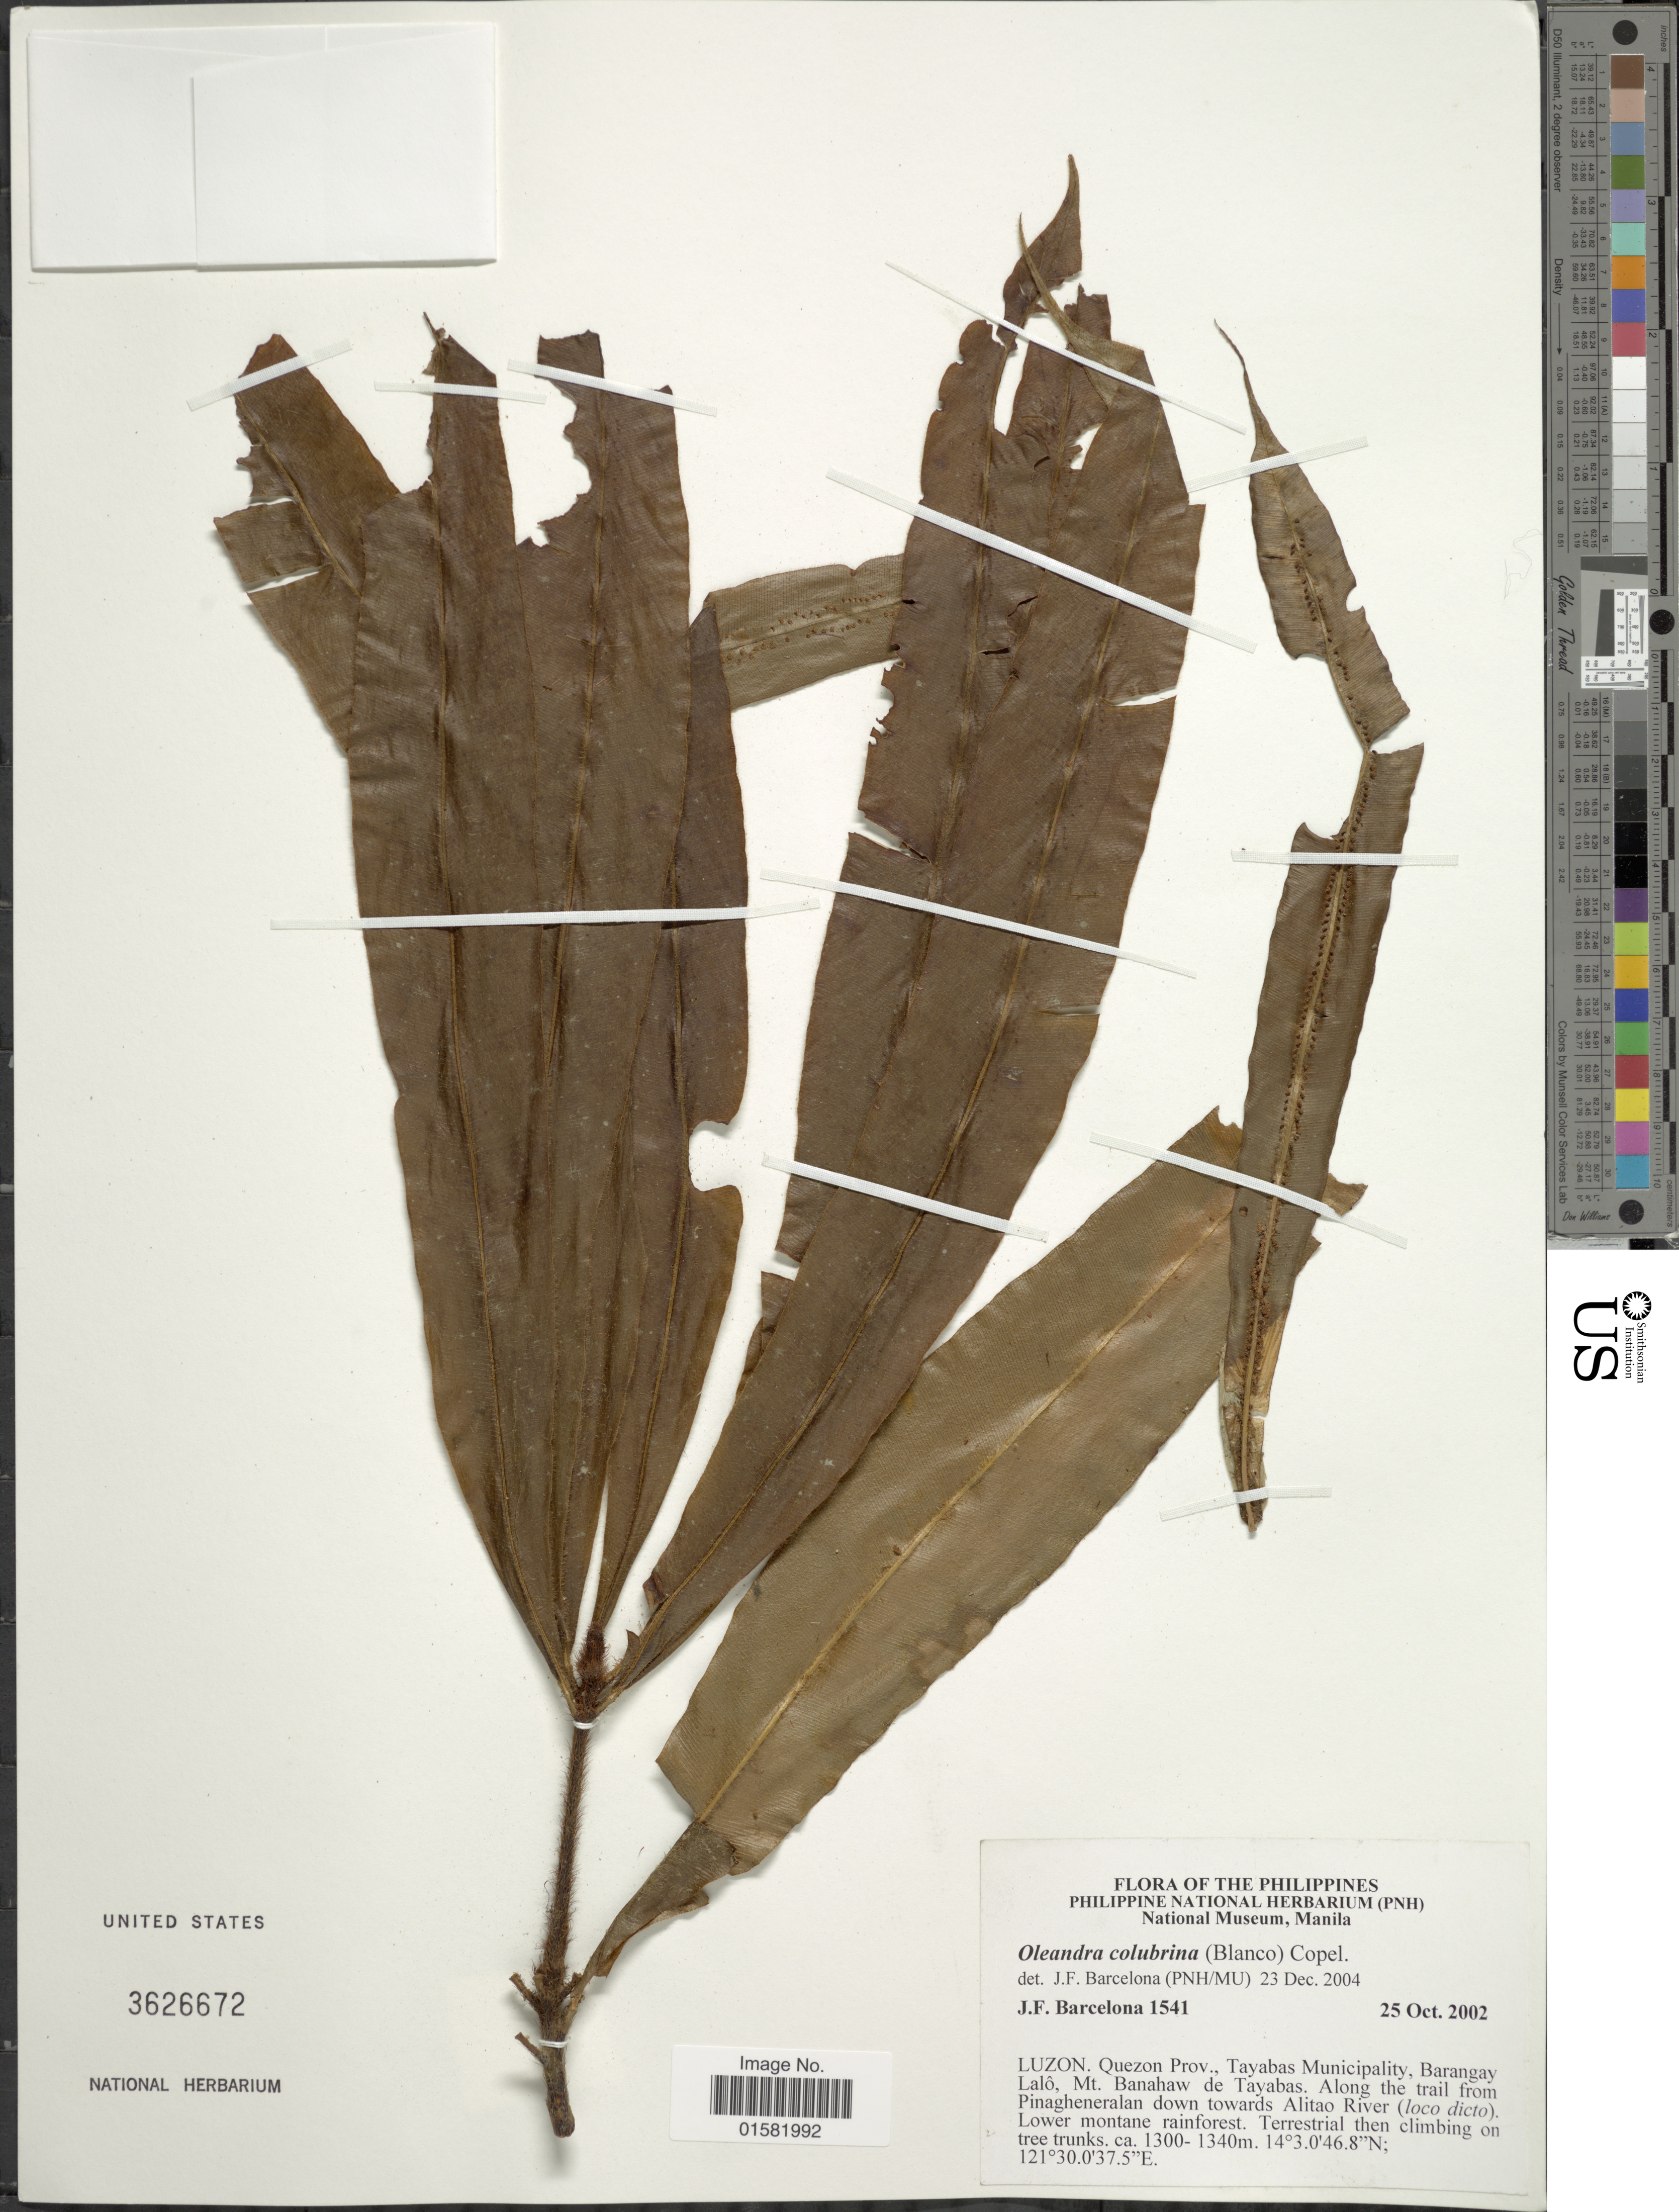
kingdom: Plantae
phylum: Tracheophyta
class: Polypodiopsida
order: Polypodiales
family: Oleandraceae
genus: Oleandra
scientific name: Oleandra colubrina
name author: (Blanco) Copel.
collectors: J. F. Barcelona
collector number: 1541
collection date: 2002-10-20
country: Philippines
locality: The Philippines, Luzon, Quezon Prov., Tayabas Municpality, Barangay Lalô, Mt. Banahaw de Tayabas, along the trail from Pinagheralan down towards Alitao River (loco dicto).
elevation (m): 1300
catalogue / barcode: US 3626672